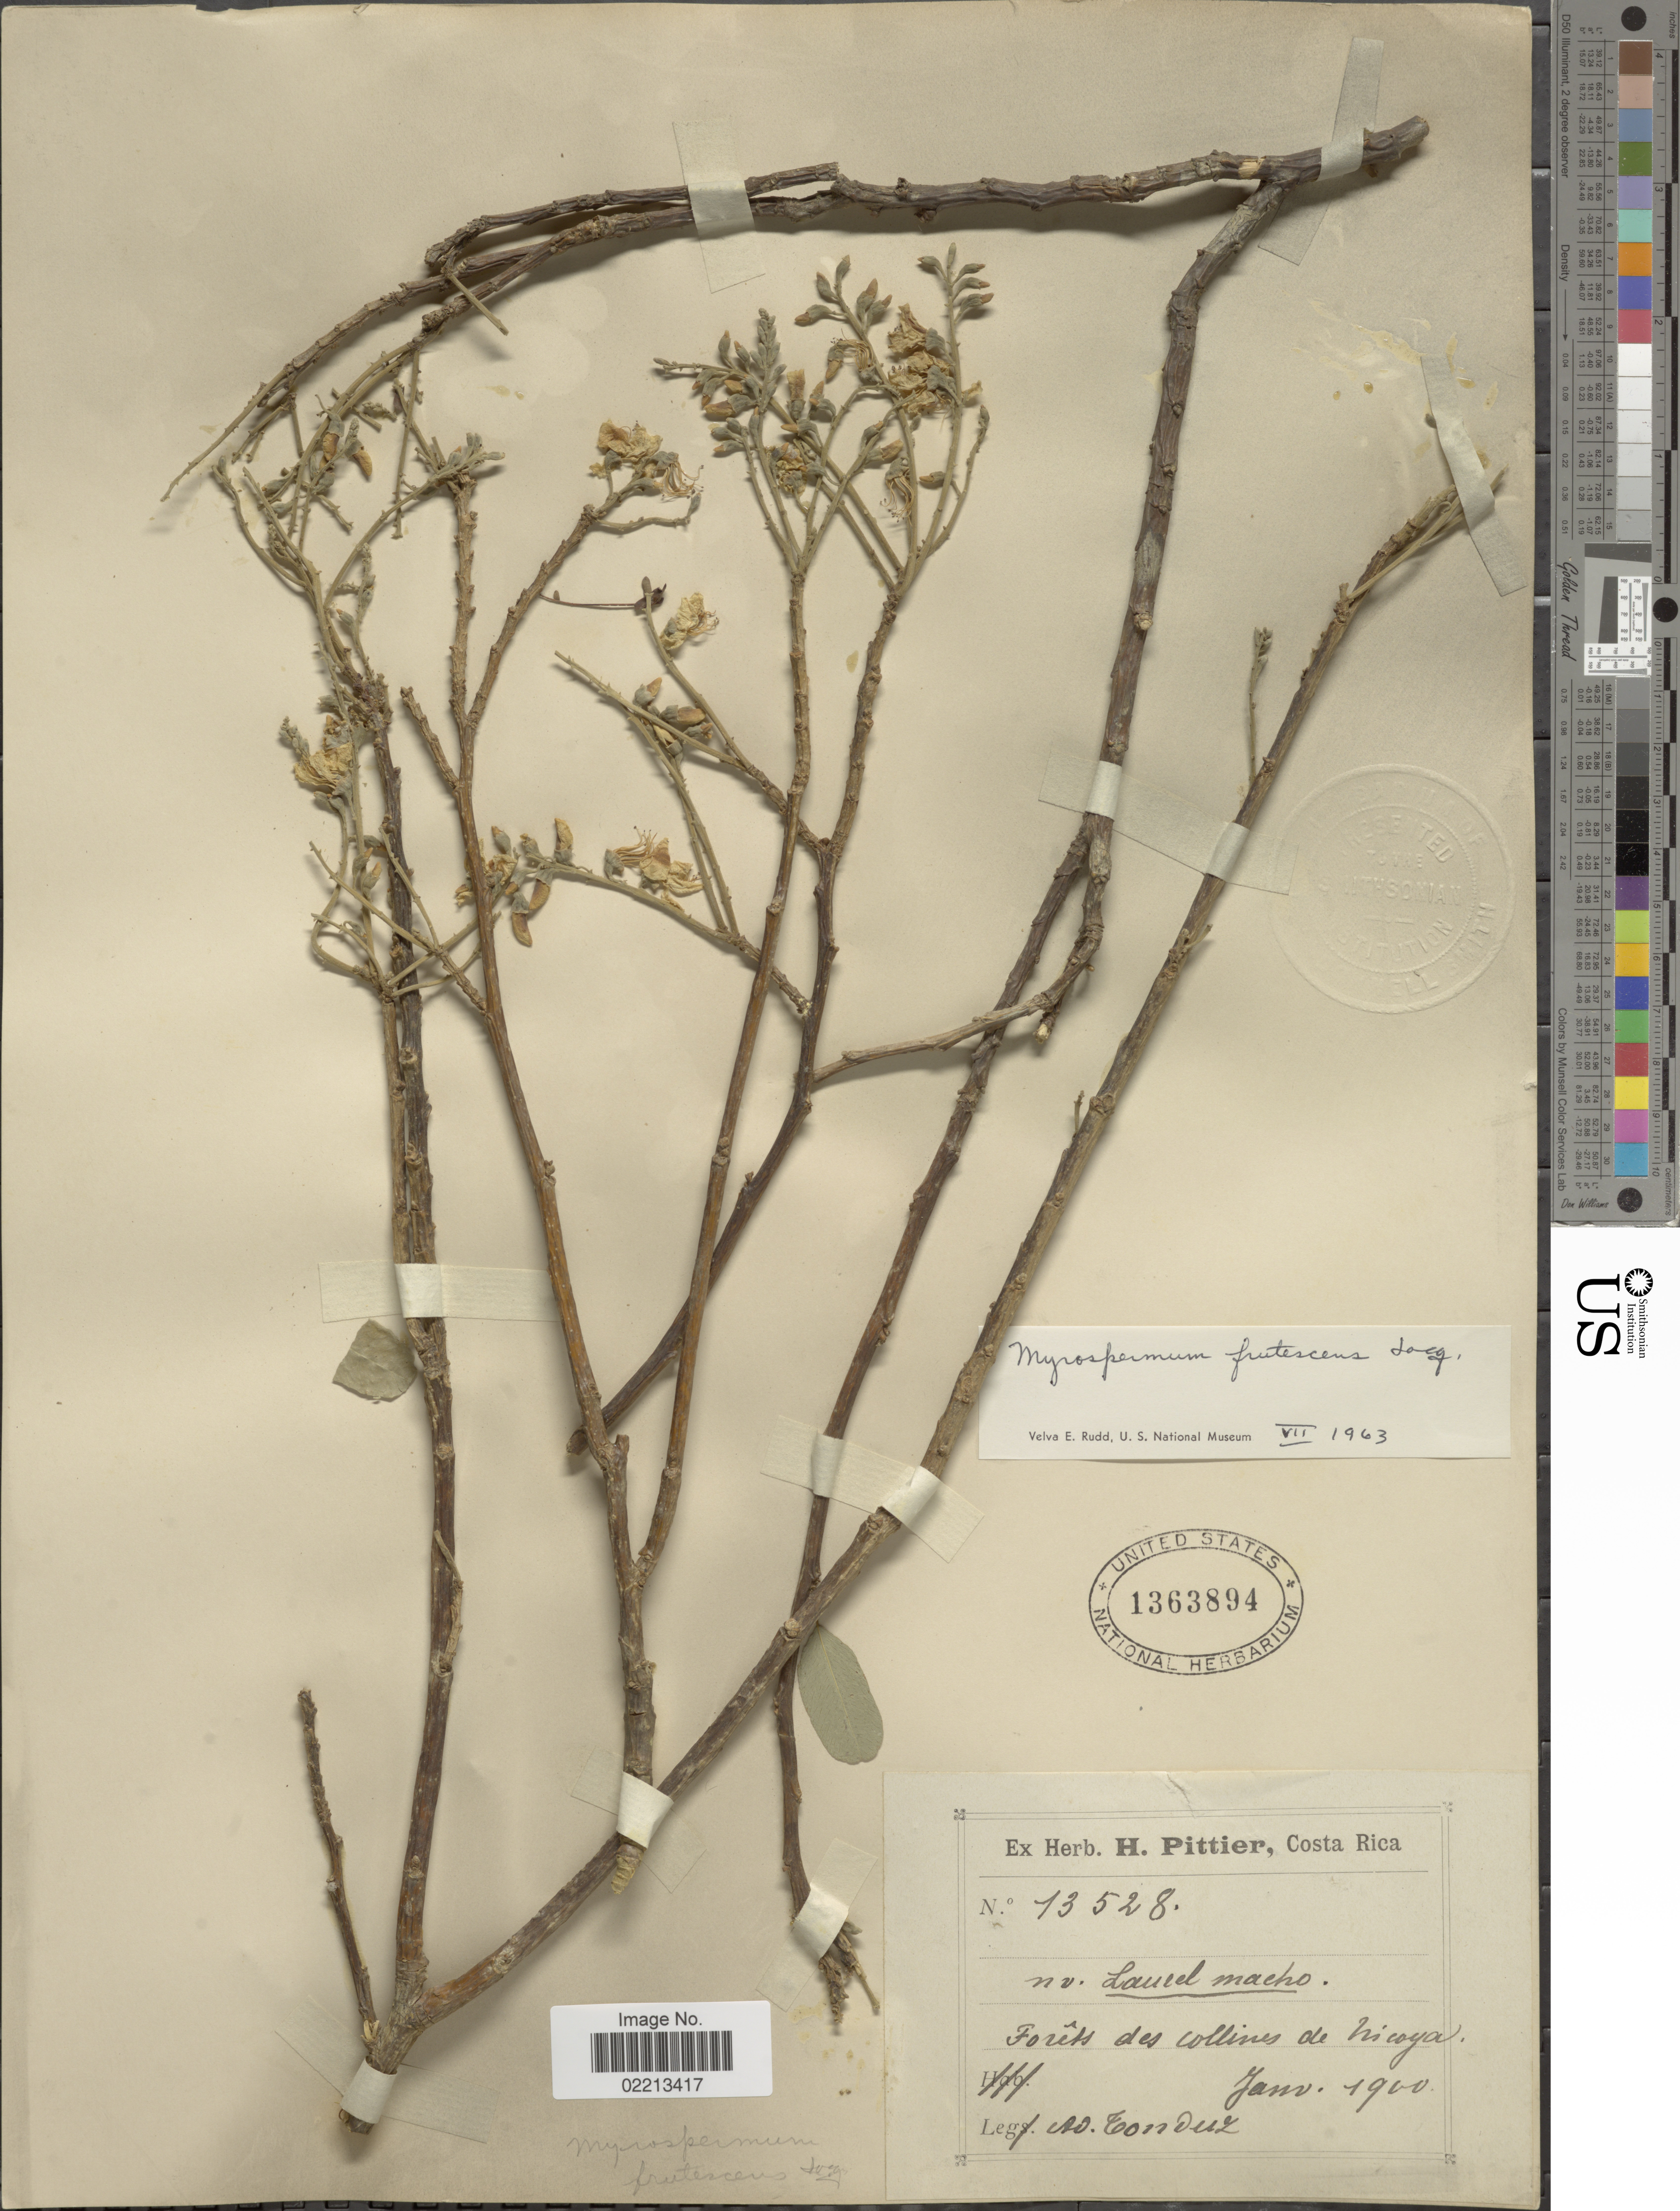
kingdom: Plantae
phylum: Tracheophyta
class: Magnoliopsida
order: Fabales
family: Fabaceae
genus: Myrospermum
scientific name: Myrospermum frutescens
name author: Jacq.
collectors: A. Tonduz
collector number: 13528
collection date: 1900-01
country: Costa Rica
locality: Forets des collines de Nicoya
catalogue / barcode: US 1363894